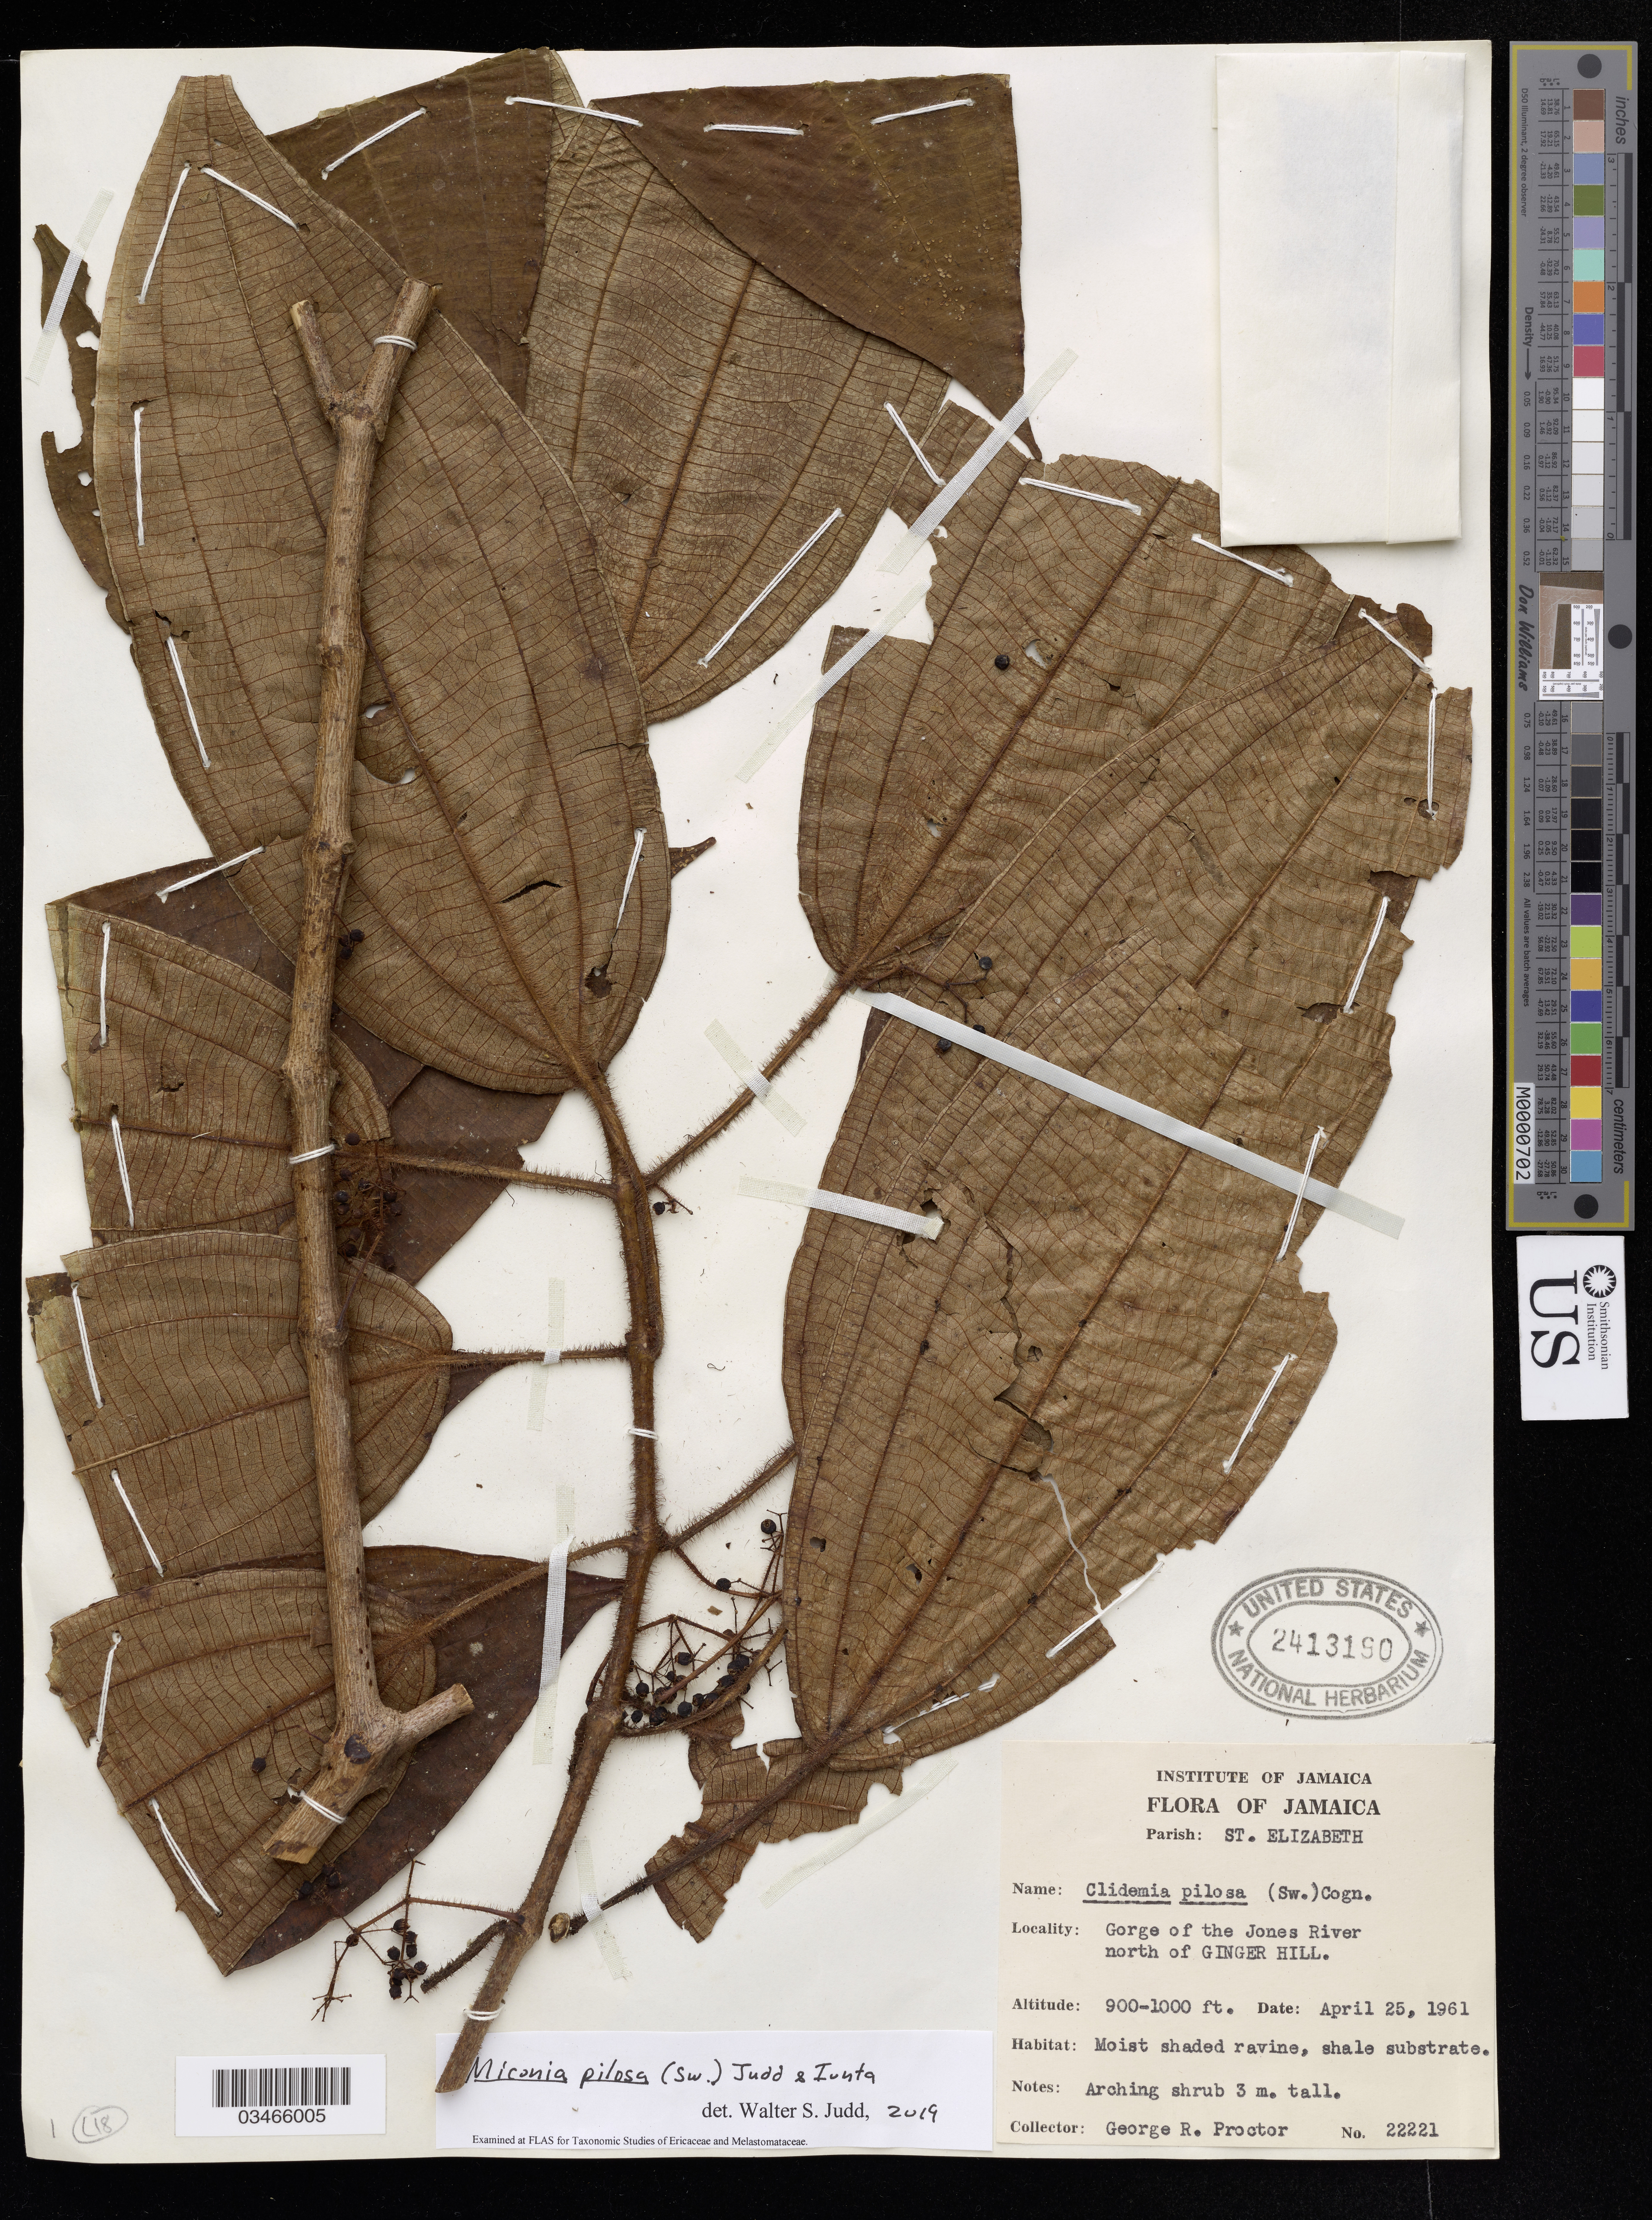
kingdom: Plantae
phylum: Tracheophyta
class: Magnoliopsida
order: Myrtales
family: Melastomataceae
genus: Miconia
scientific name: Miconia pilosa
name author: (Sw.) Judd & Ionta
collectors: G. R. Proctor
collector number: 22221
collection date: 1961-04-25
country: Jamaica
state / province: St. Elizabeth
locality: Parish. Gorge of the Jones River north of Ginger Hill.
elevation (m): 274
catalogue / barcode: US 2413190